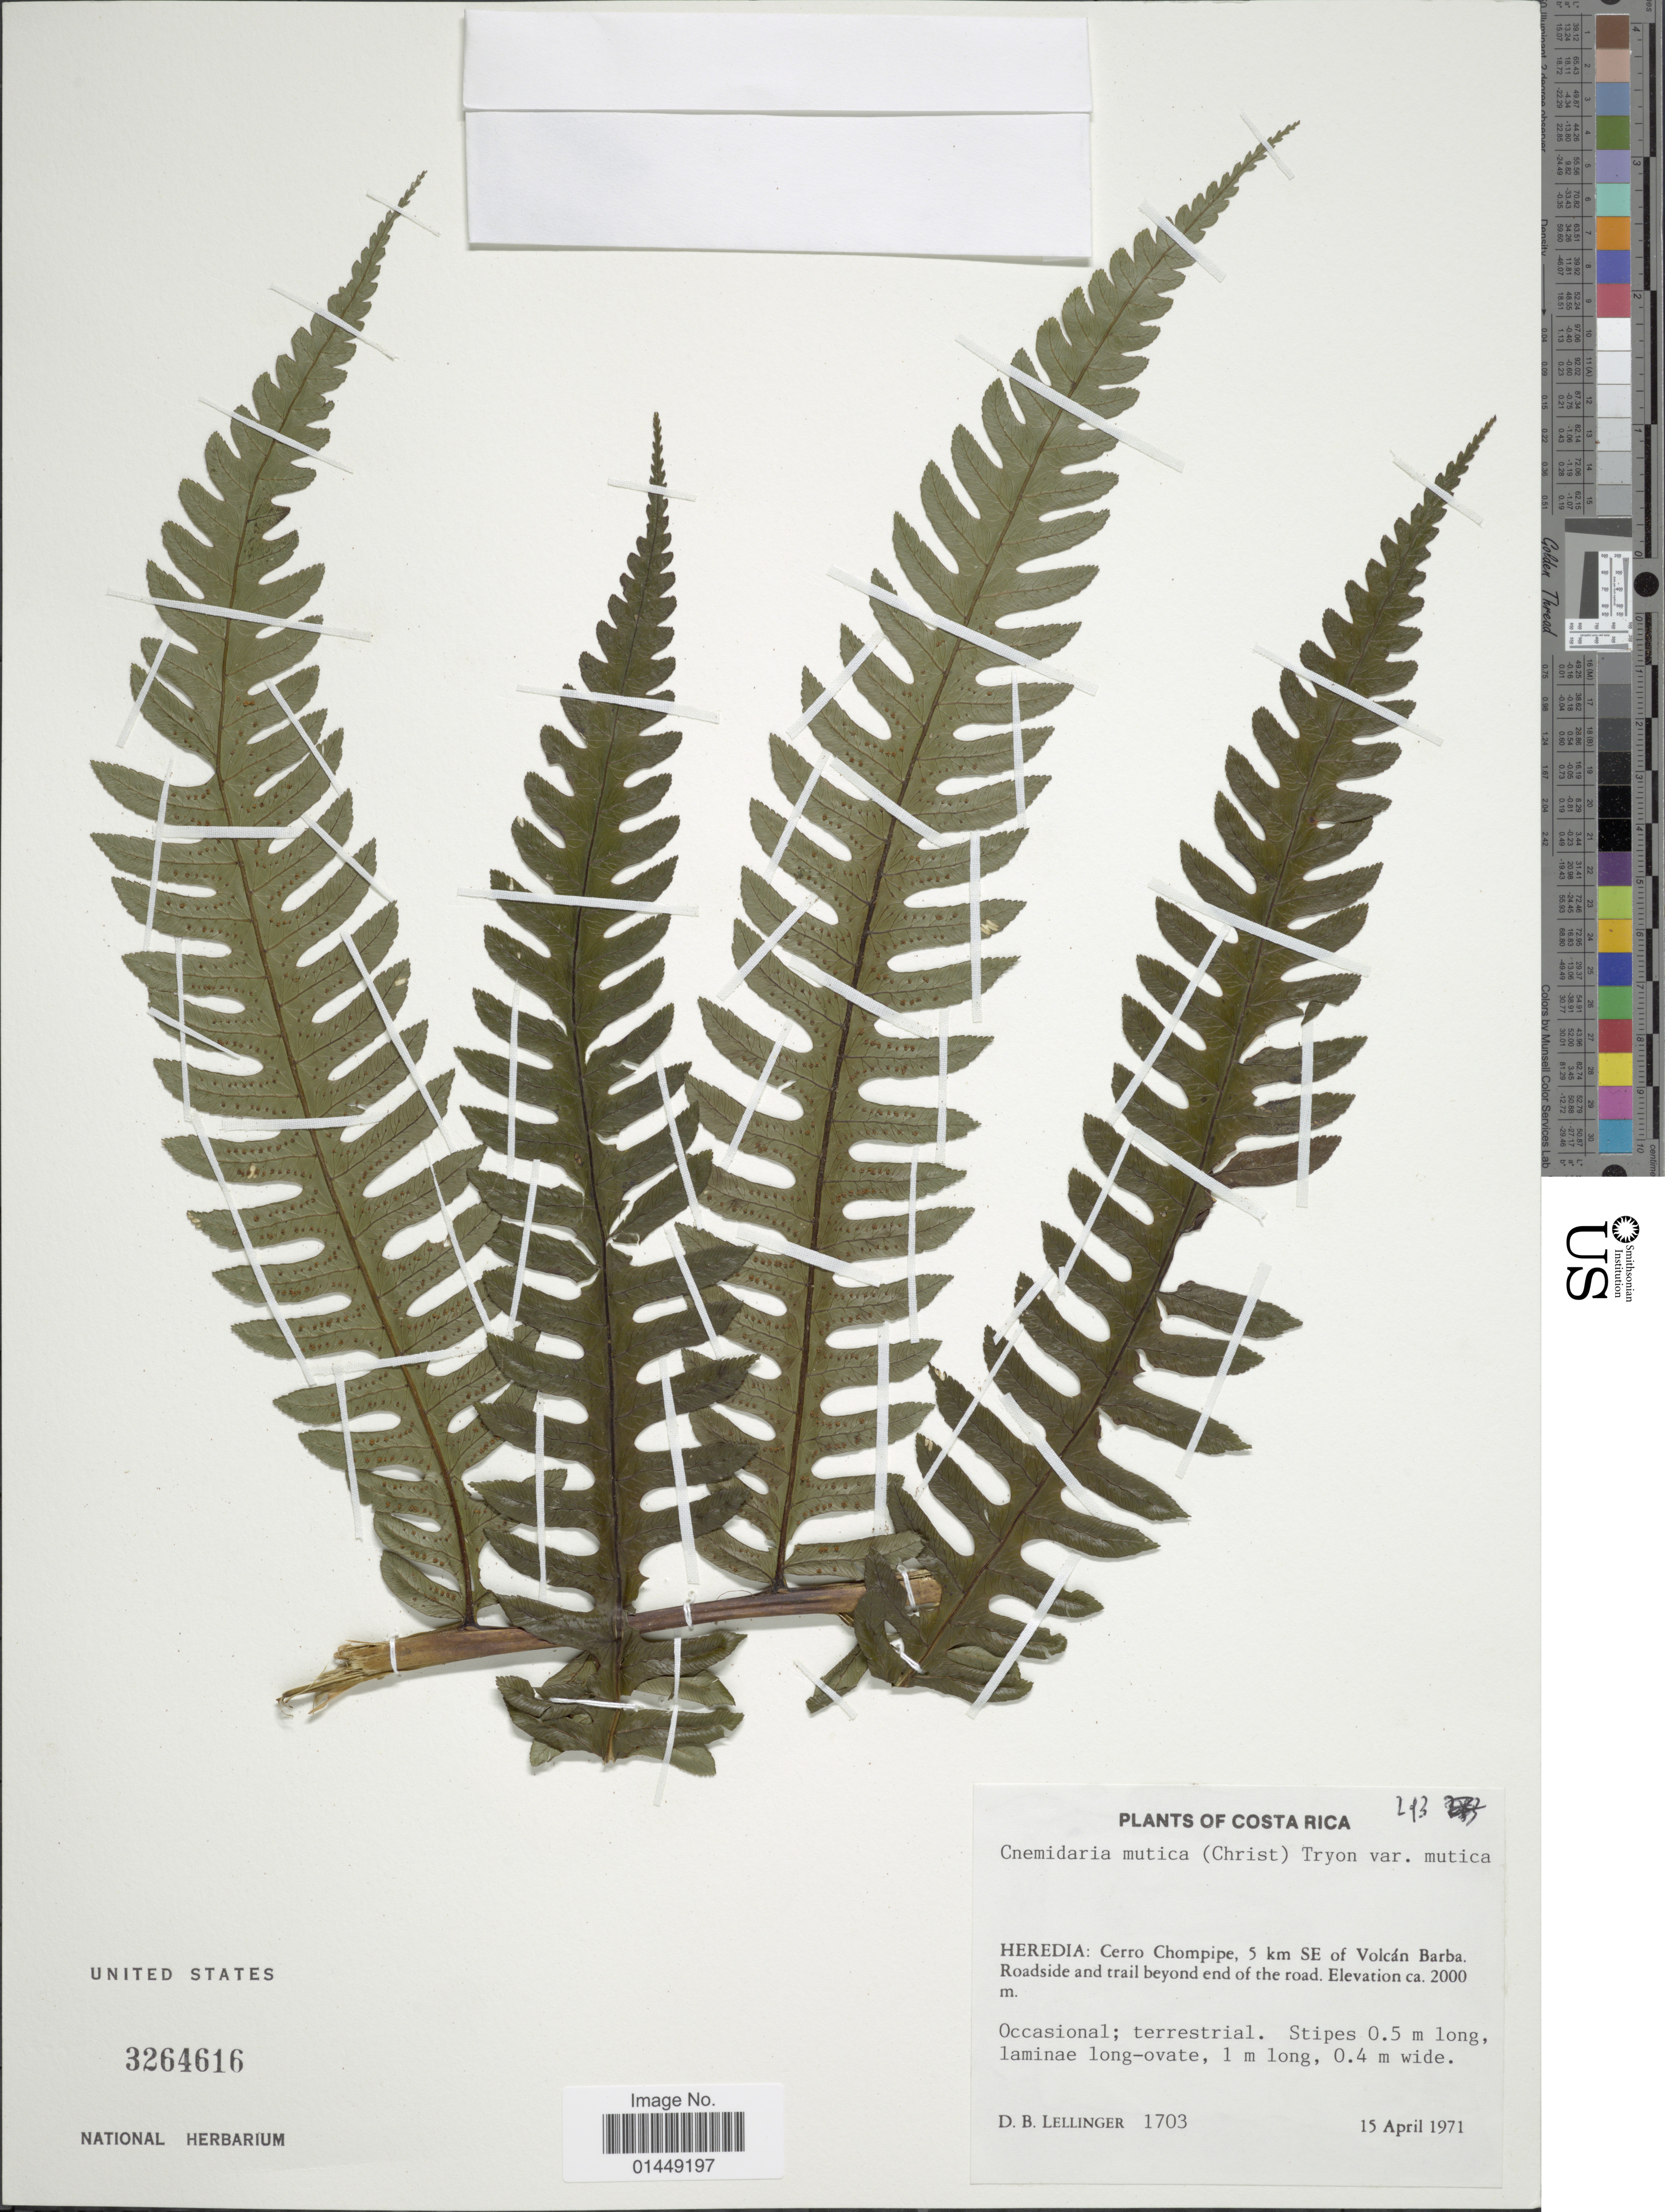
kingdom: Plantae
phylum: Tracheophyta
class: Polypodiopsida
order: Cyatheales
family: Cyatheaceae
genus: Cyathea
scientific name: Cyathea mutica var. mutica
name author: (Christ) Domin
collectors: D. B. Lellinger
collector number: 1703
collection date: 1971-04-15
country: Costa Rica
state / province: Heredia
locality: Heredia: Cerro Chompipe, 5 km SE of Volcán Barba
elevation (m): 2000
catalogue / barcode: US 3264616